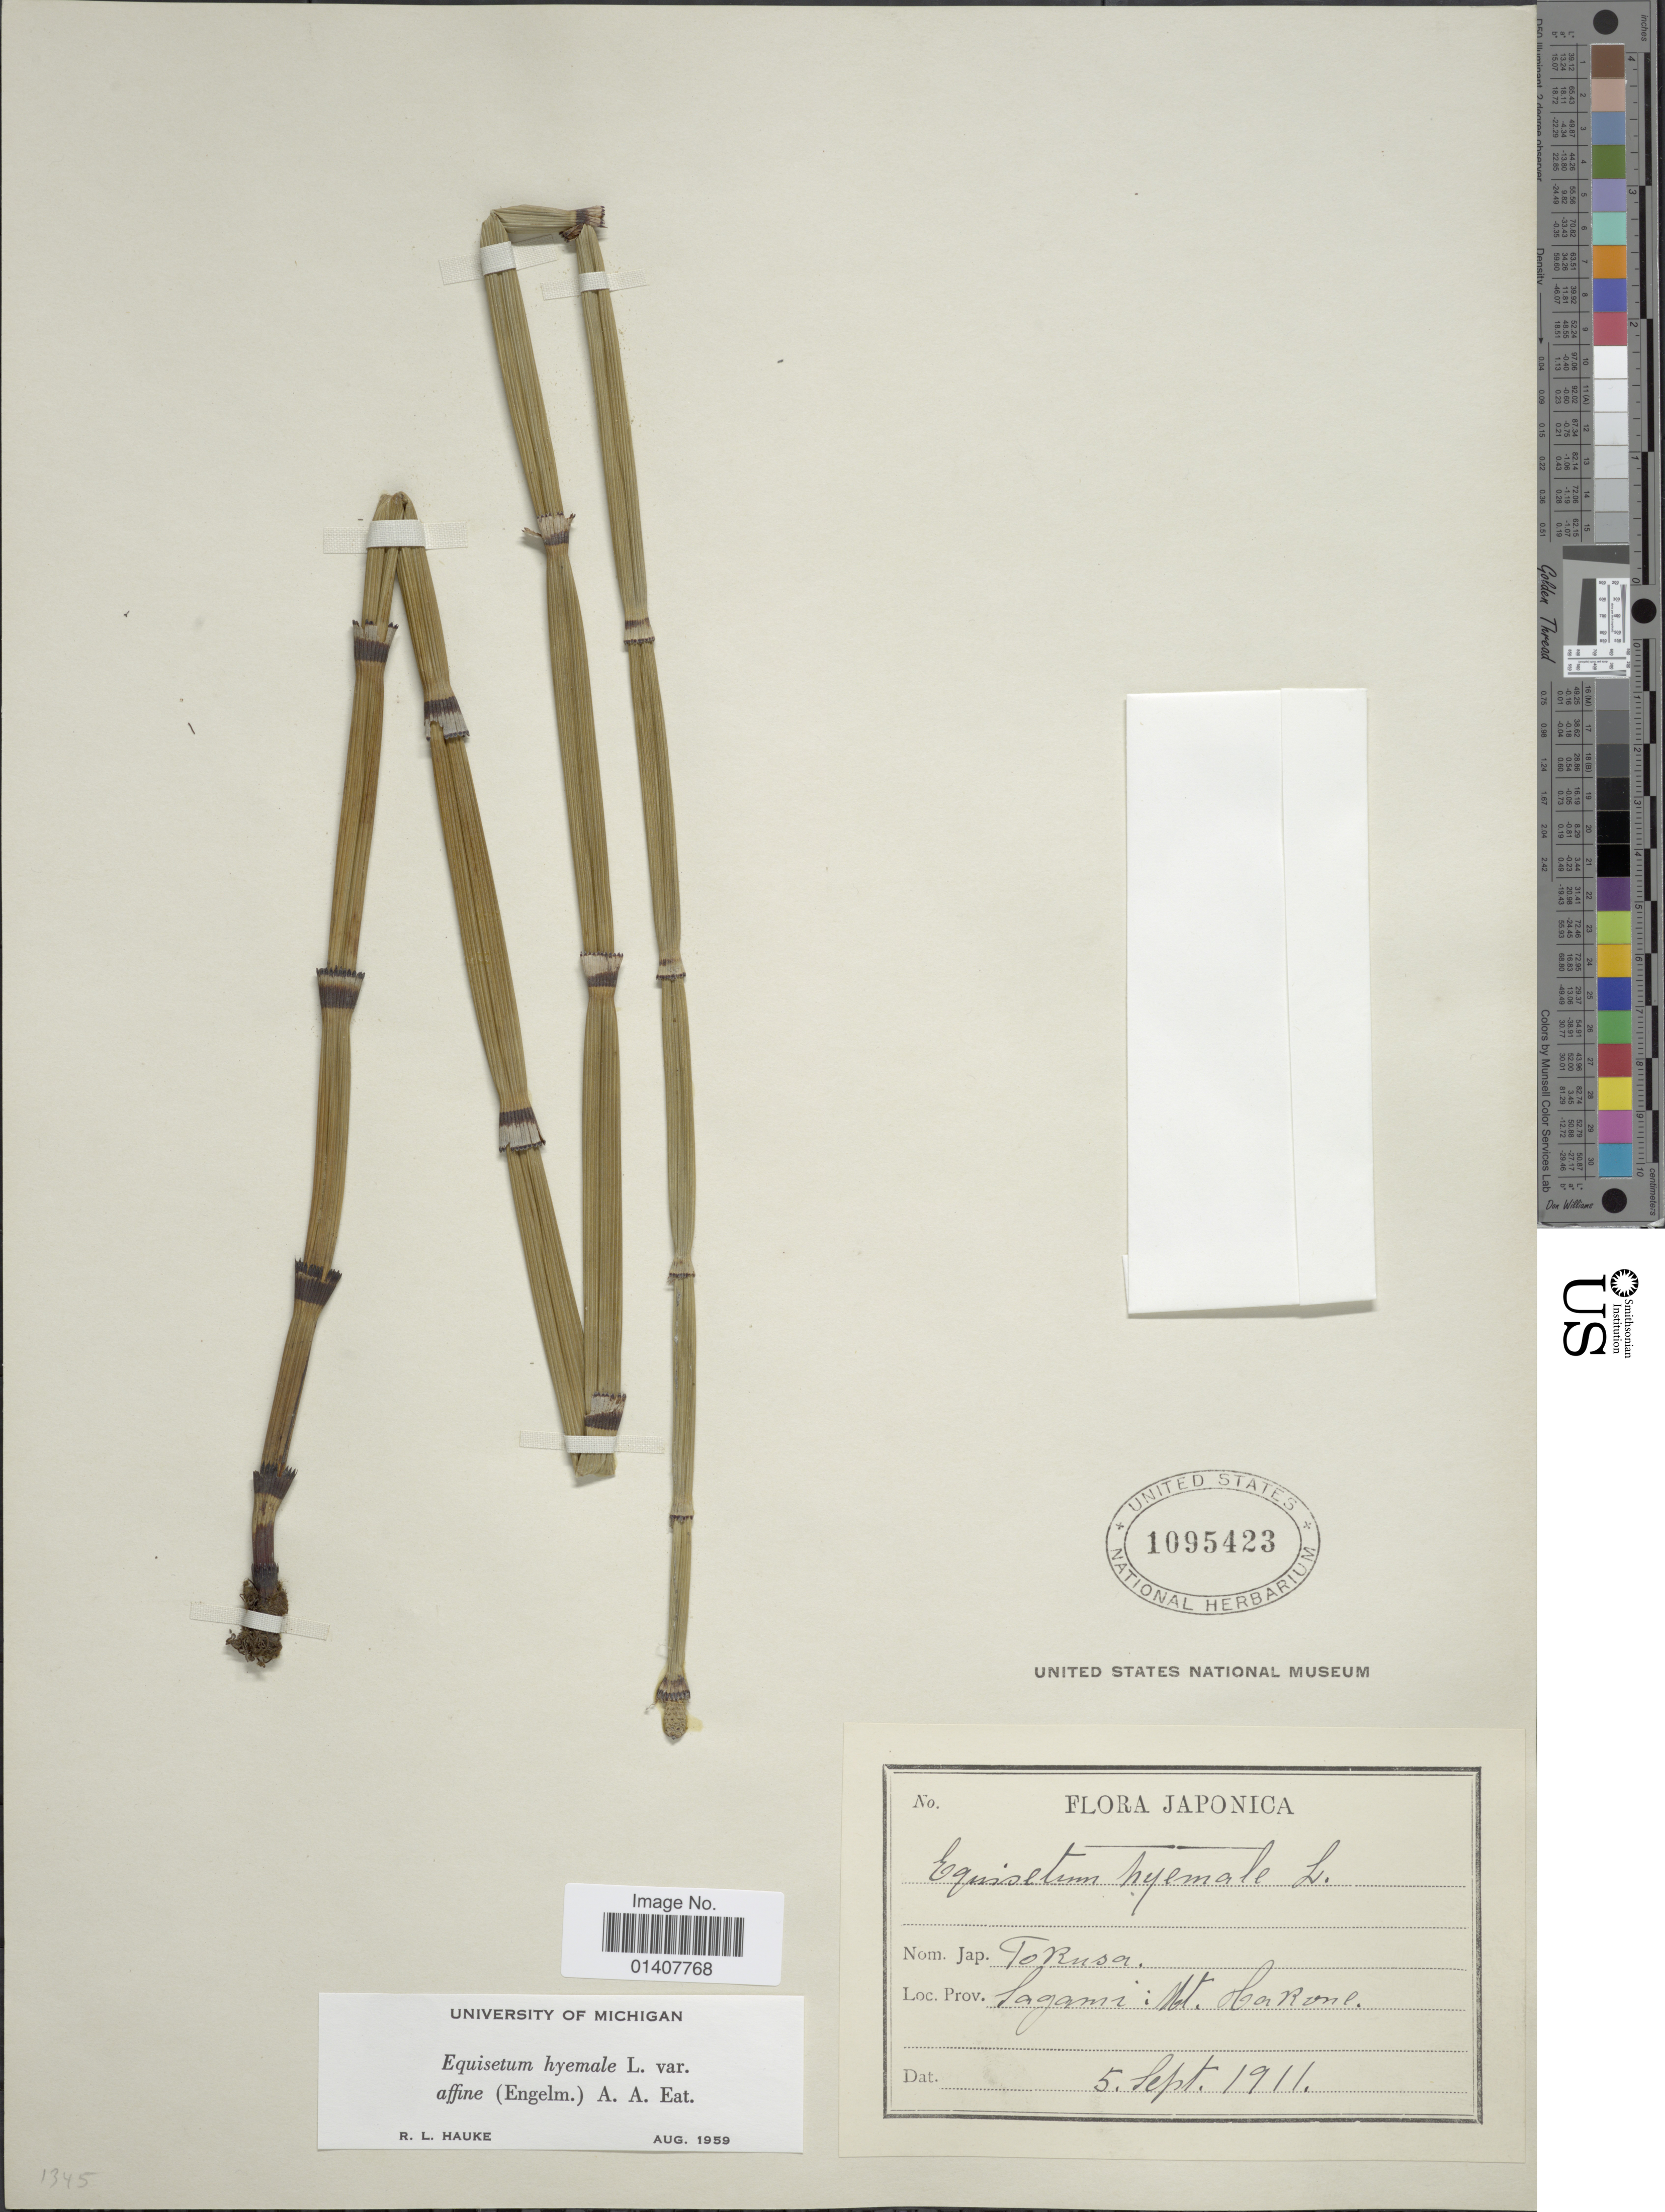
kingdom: Plantae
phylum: Tracheophyta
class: Polypodiopsida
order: Equisetales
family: Equisetaceae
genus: Equisetum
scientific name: Equisetum hyemale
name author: L.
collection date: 1911-09-15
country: Japan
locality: Sagami: Mt. Harome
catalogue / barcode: US 1095423